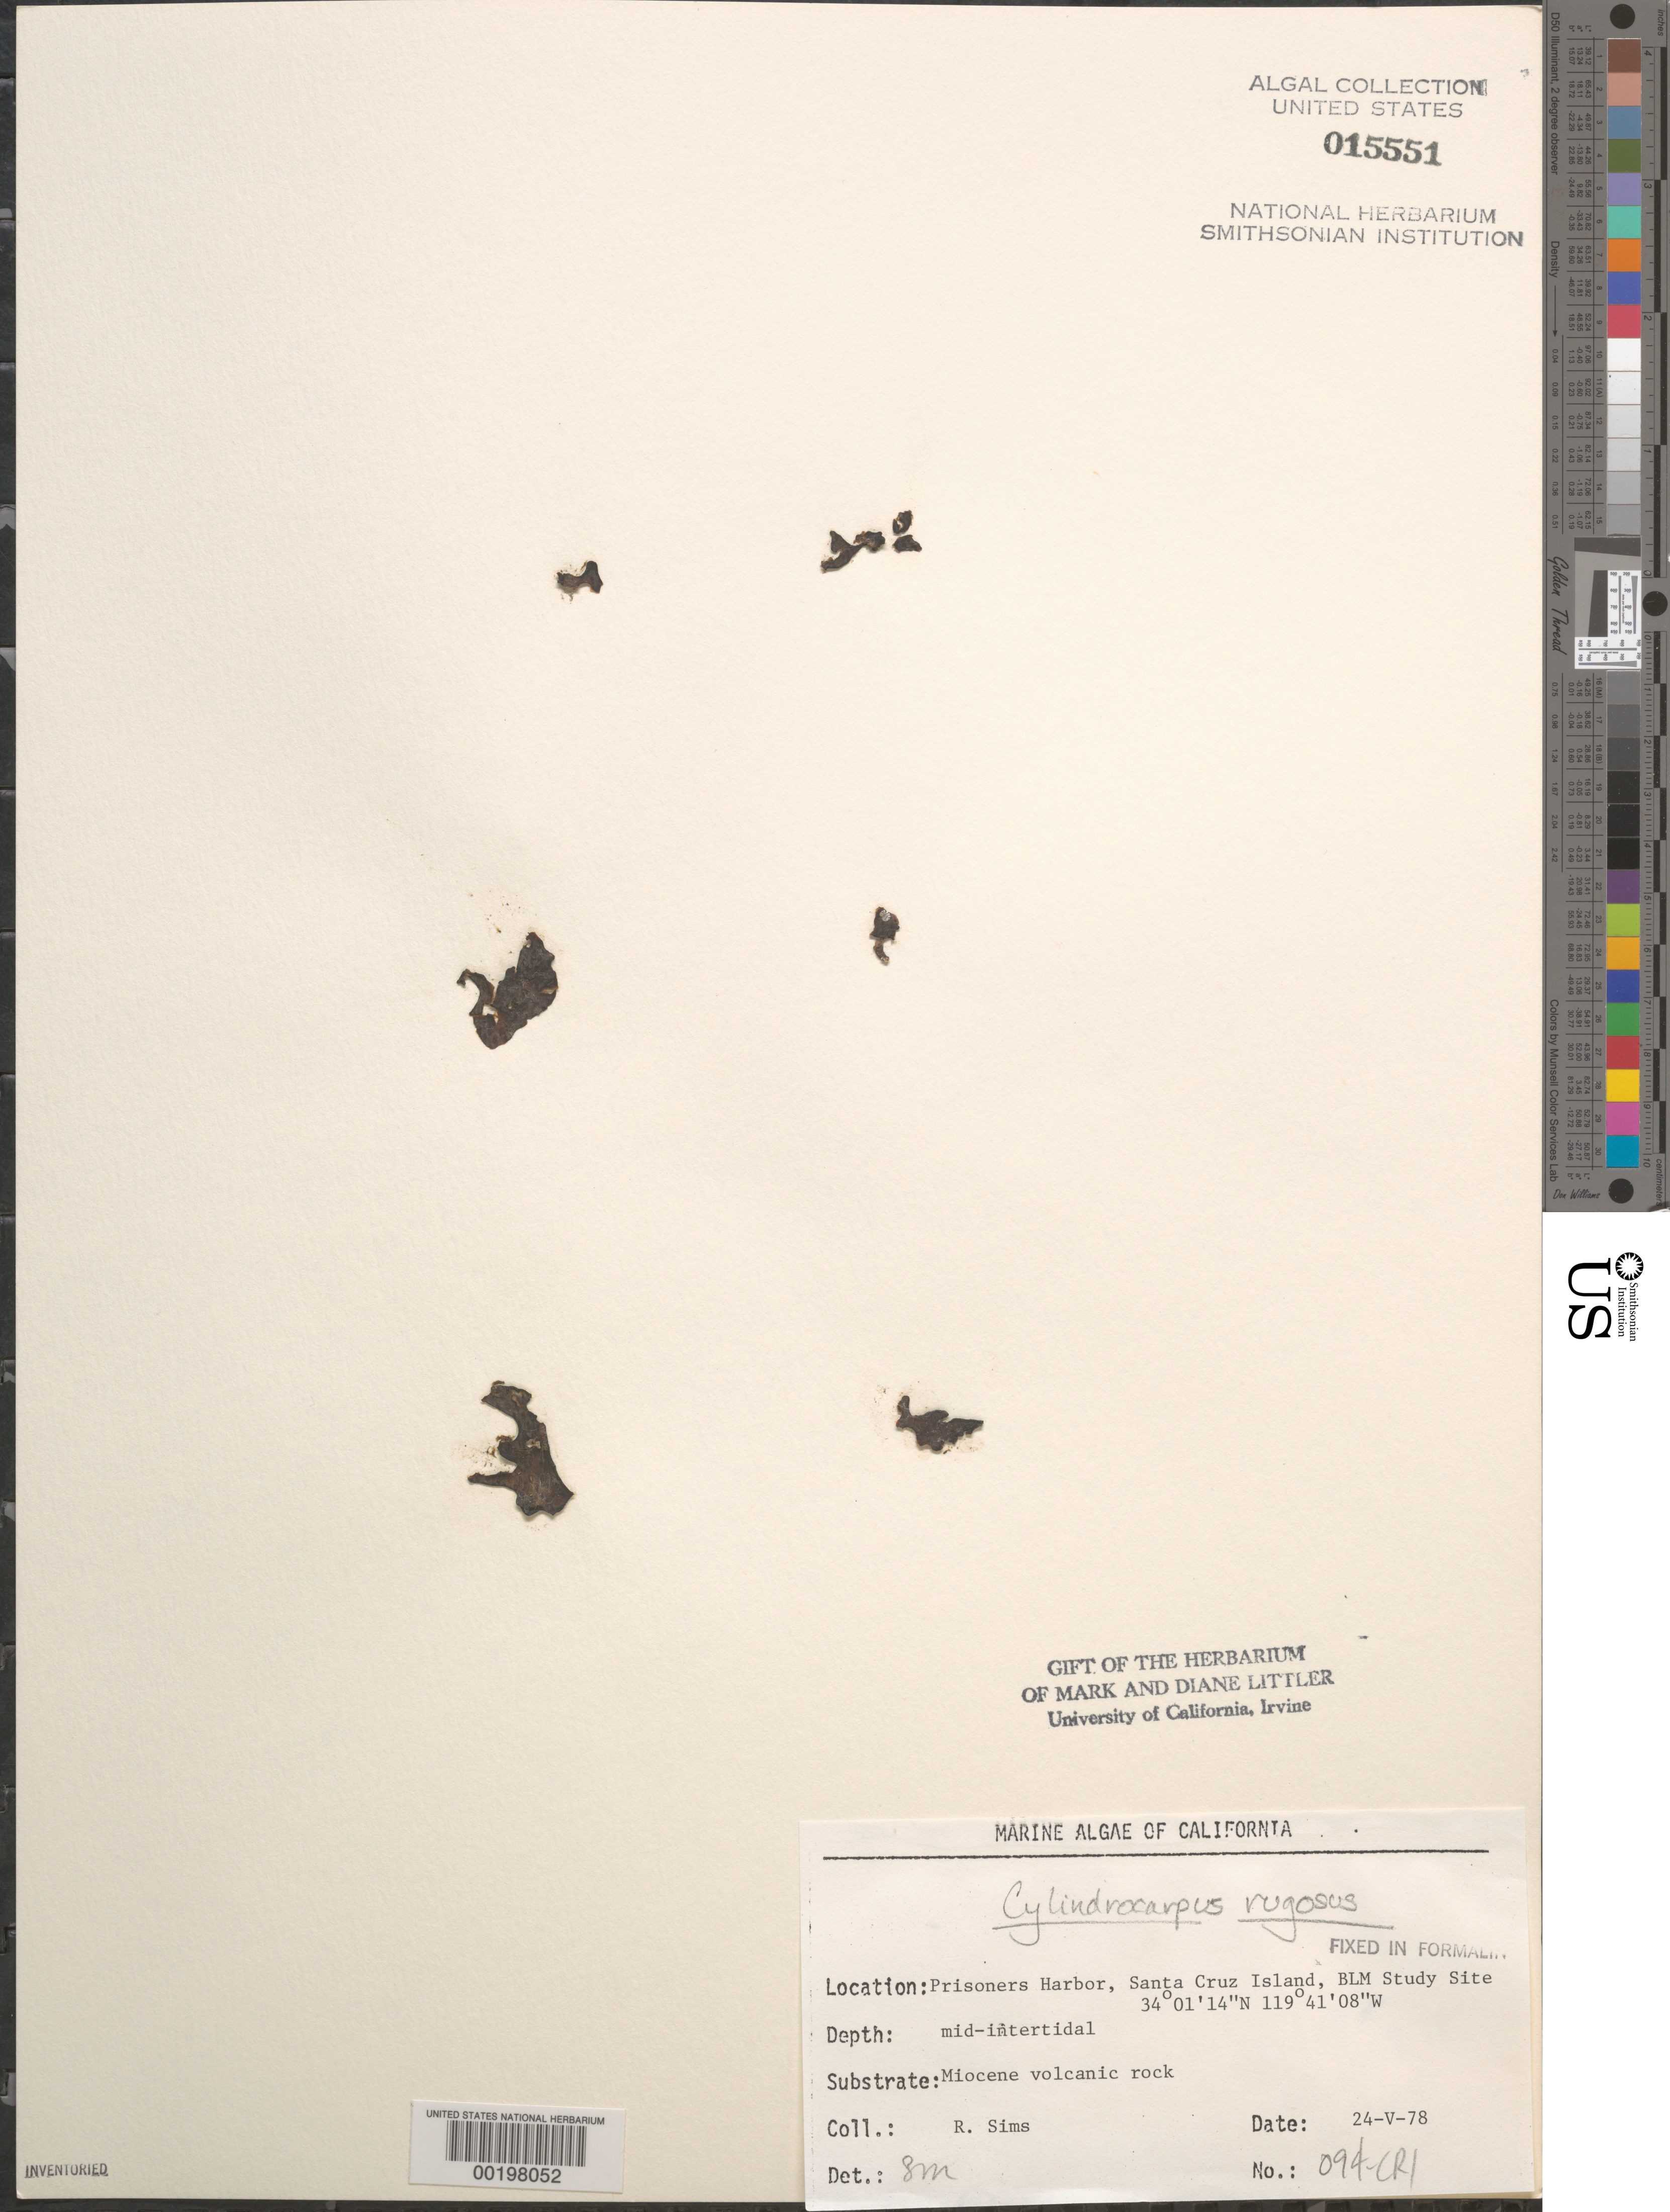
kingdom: Chromista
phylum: Ochrophyta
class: Phaeophyceae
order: Ectocarpales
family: Petrospongiaceae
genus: Petrospongium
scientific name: Petrospongium rugosum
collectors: R. H. Sims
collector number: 094-cri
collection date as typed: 24 May 1978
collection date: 1978-05-24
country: United States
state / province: California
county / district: Santa Barbara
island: Santa Cruz Island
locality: Prisoners Harbor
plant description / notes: BLM-SOCALBIGHT Rocky Intertidal Survey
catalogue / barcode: US 15551